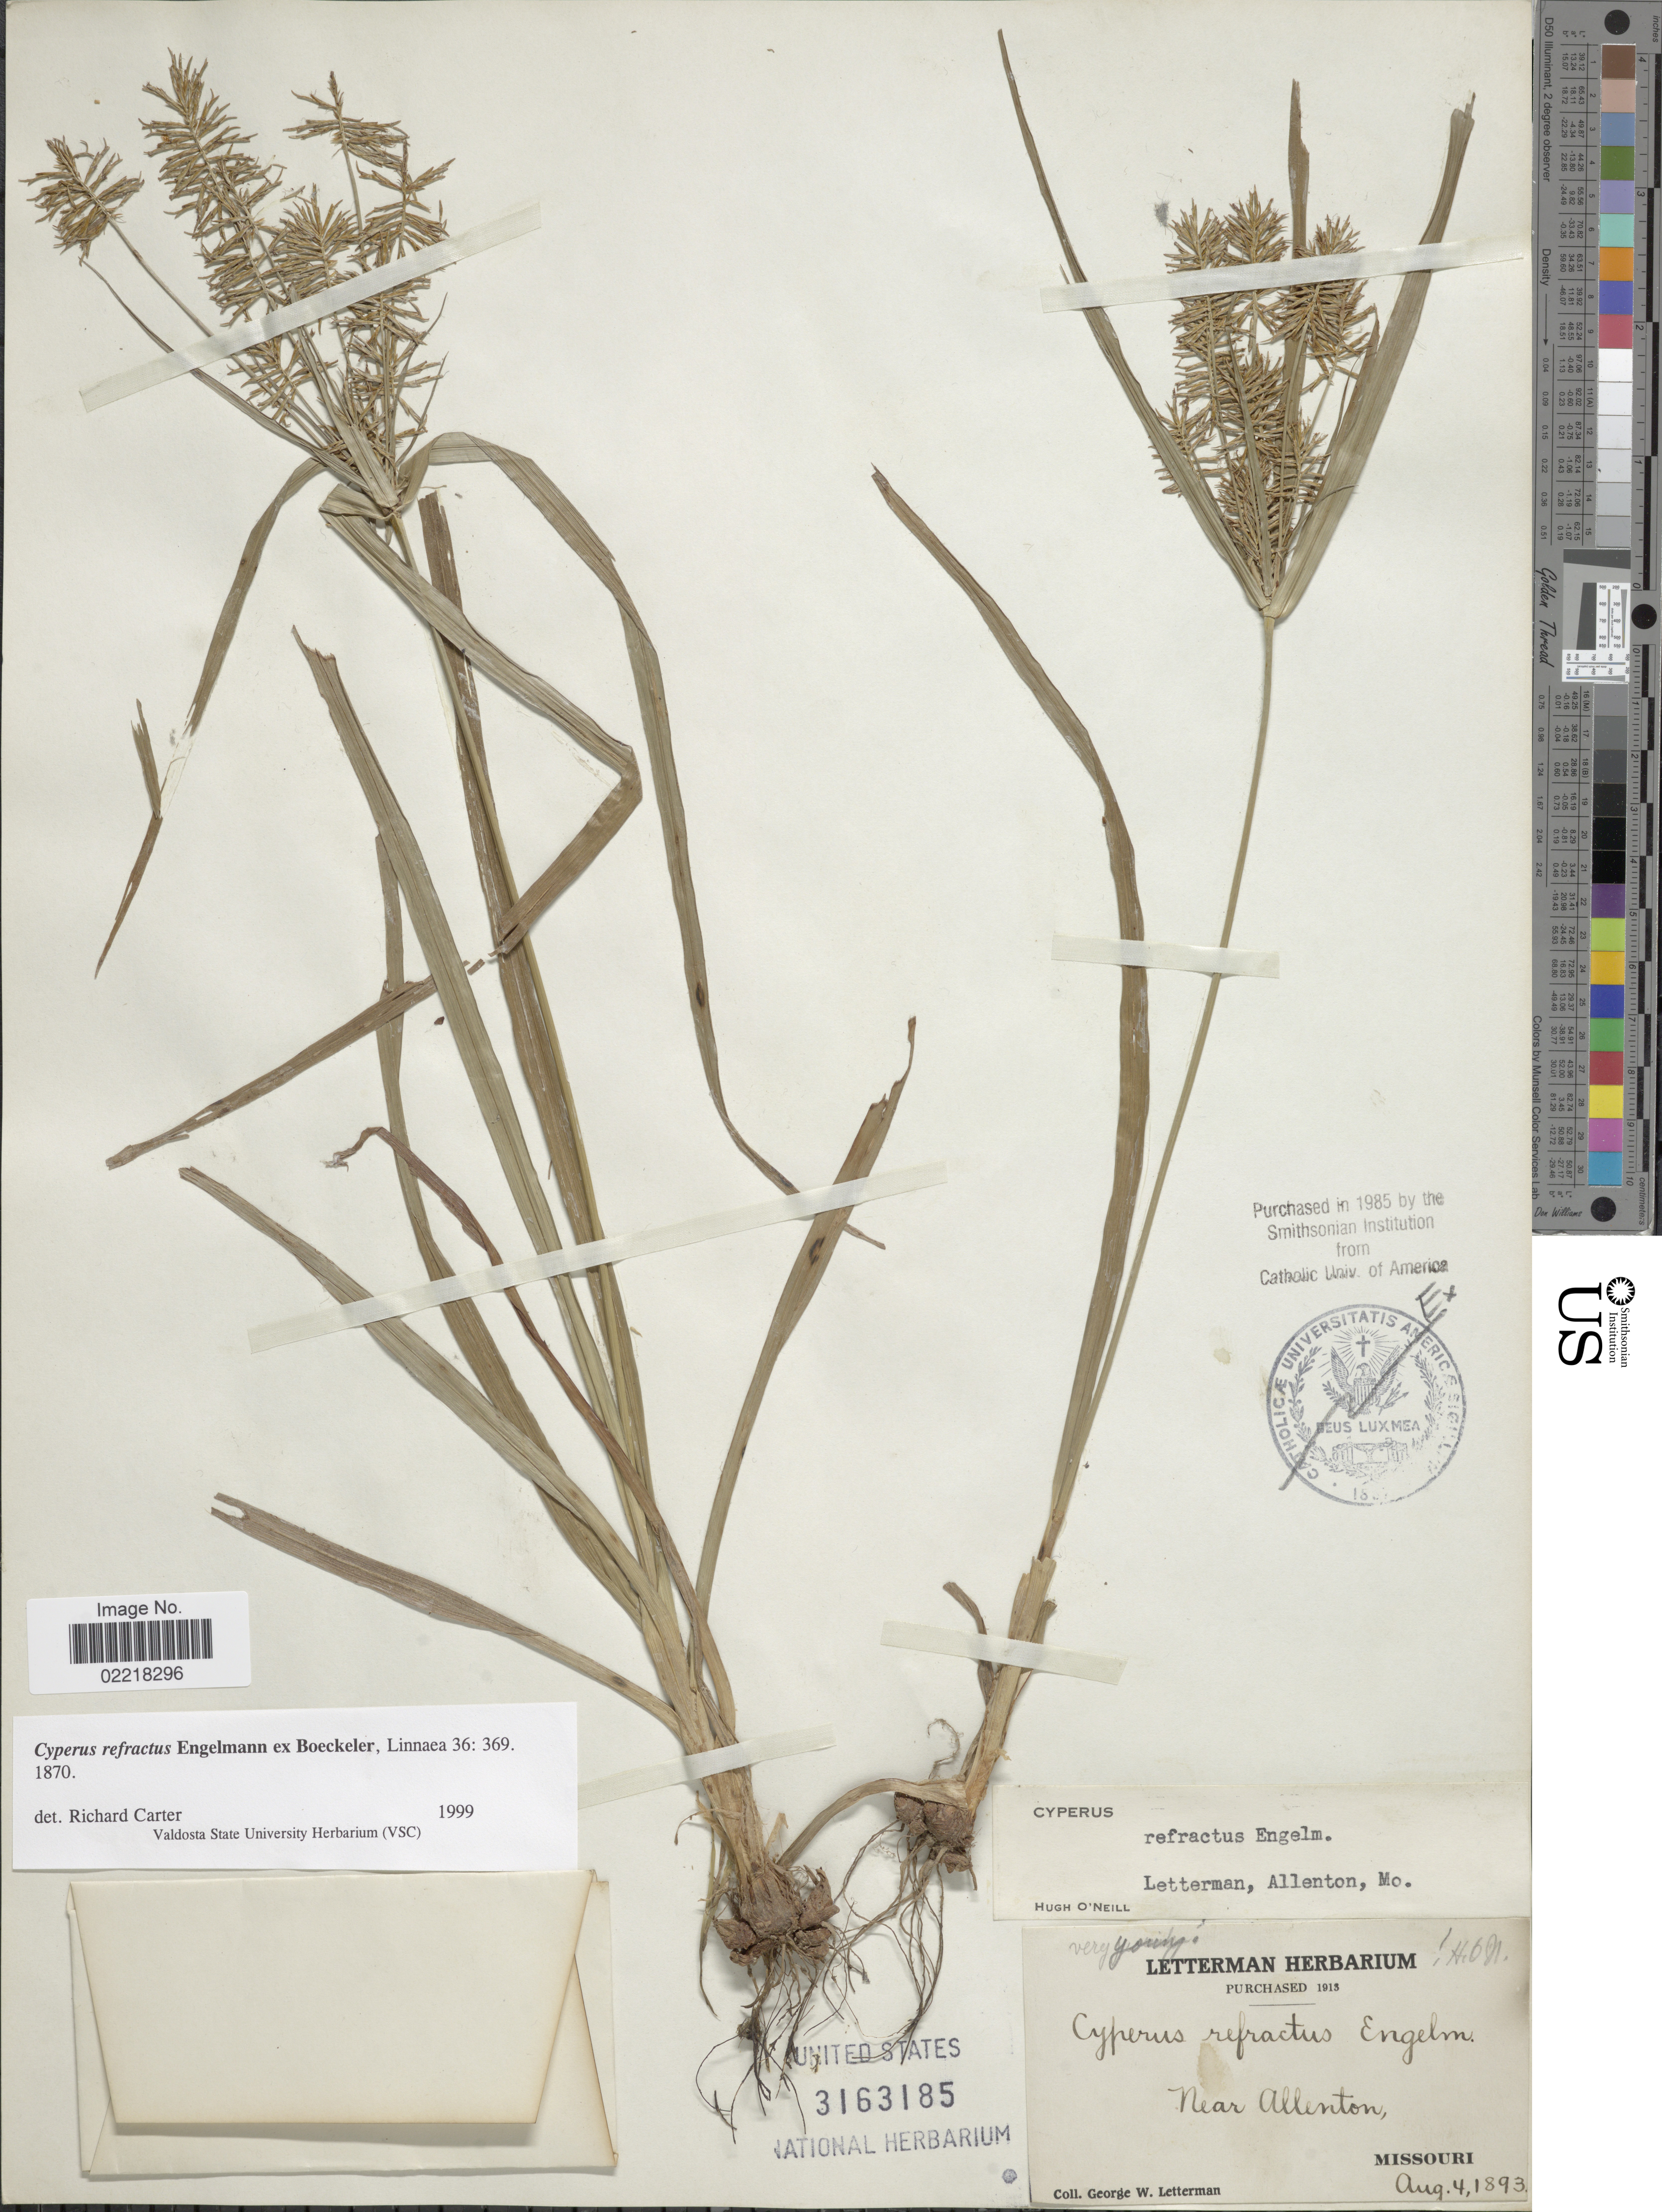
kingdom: Plantae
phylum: Tracheophyta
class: Liliopsida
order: Poales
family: Cyperaceae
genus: Cyperus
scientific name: Cyperus refractus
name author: Engelm. ex Boeckeler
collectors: G. W. Letterman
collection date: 1893-08-04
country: United States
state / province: Missouri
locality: Near Allenton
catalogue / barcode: US 3163185